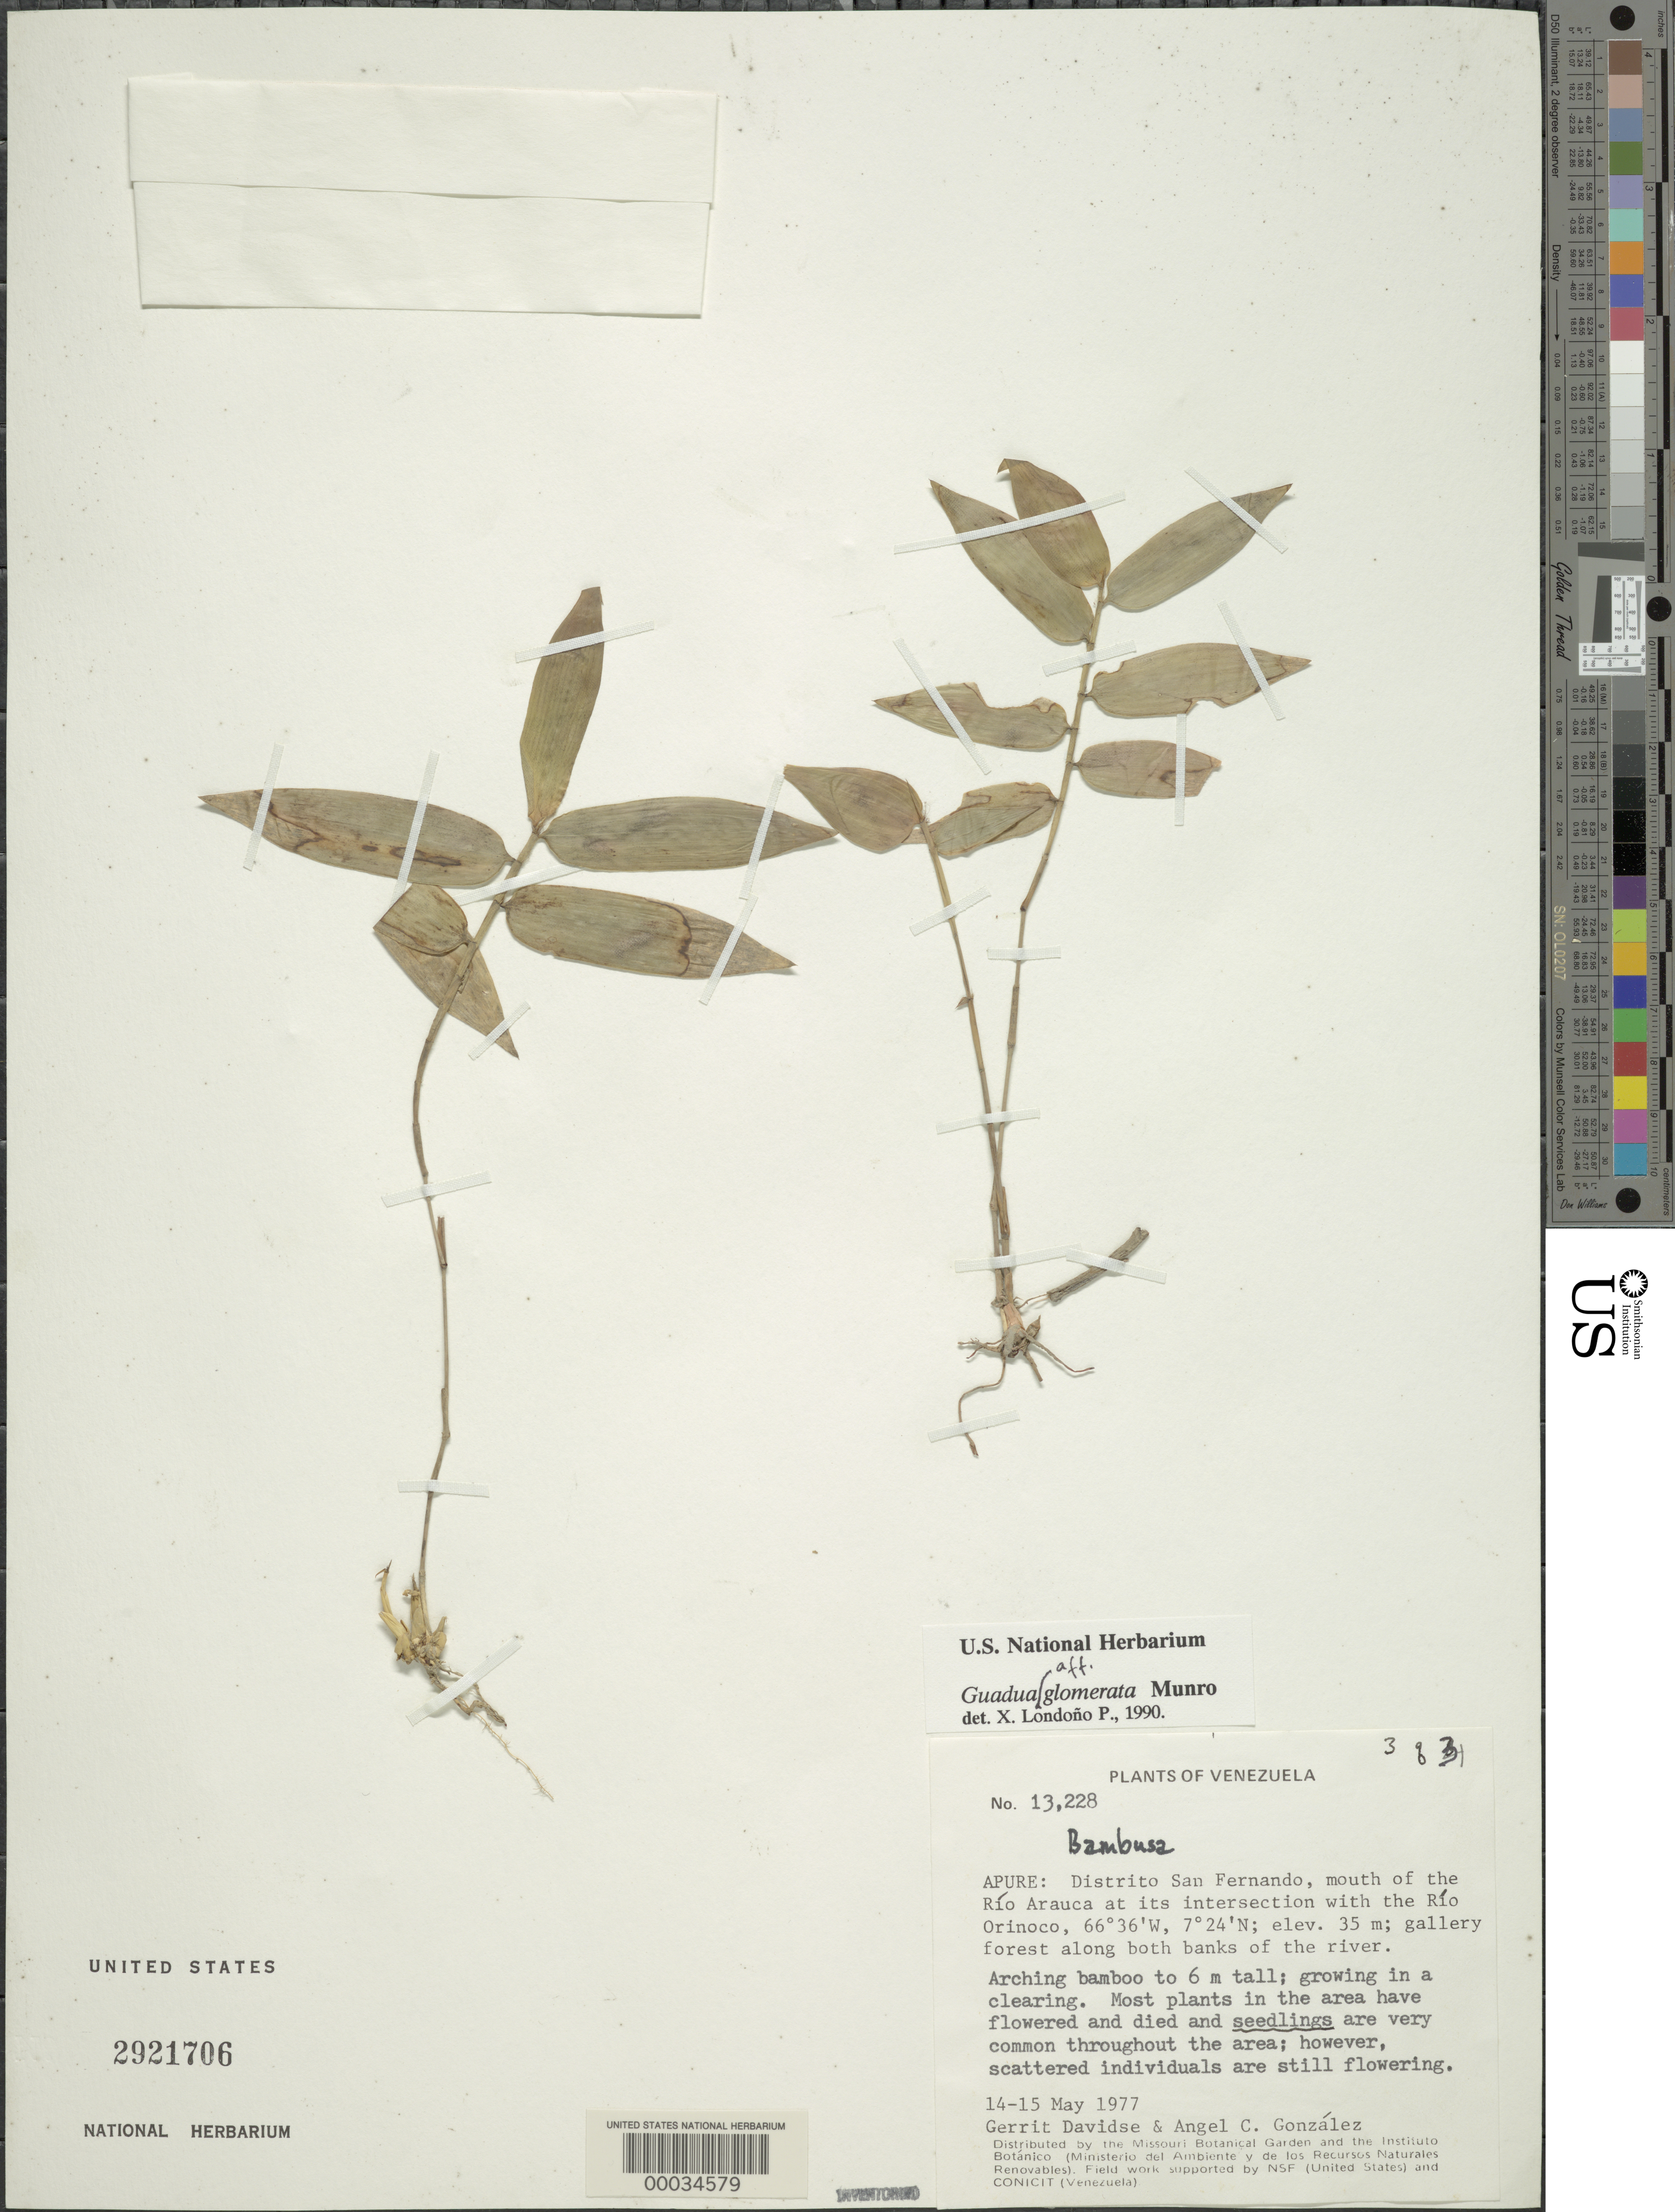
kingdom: Plantae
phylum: Tracheophyta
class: Liliopsida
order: Poales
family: Poaceae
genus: Guadua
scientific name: Guadua glomerata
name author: Munro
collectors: G. Davidse & A. C. González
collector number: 13228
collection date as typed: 14 May 1977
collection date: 1977-05-14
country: Venezuela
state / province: Apure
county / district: San Fernando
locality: Mouth of rio arauca at its intersection with the rio orinoco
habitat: Gallery forest along both banks of the river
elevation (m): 35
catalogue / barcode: US 2921706